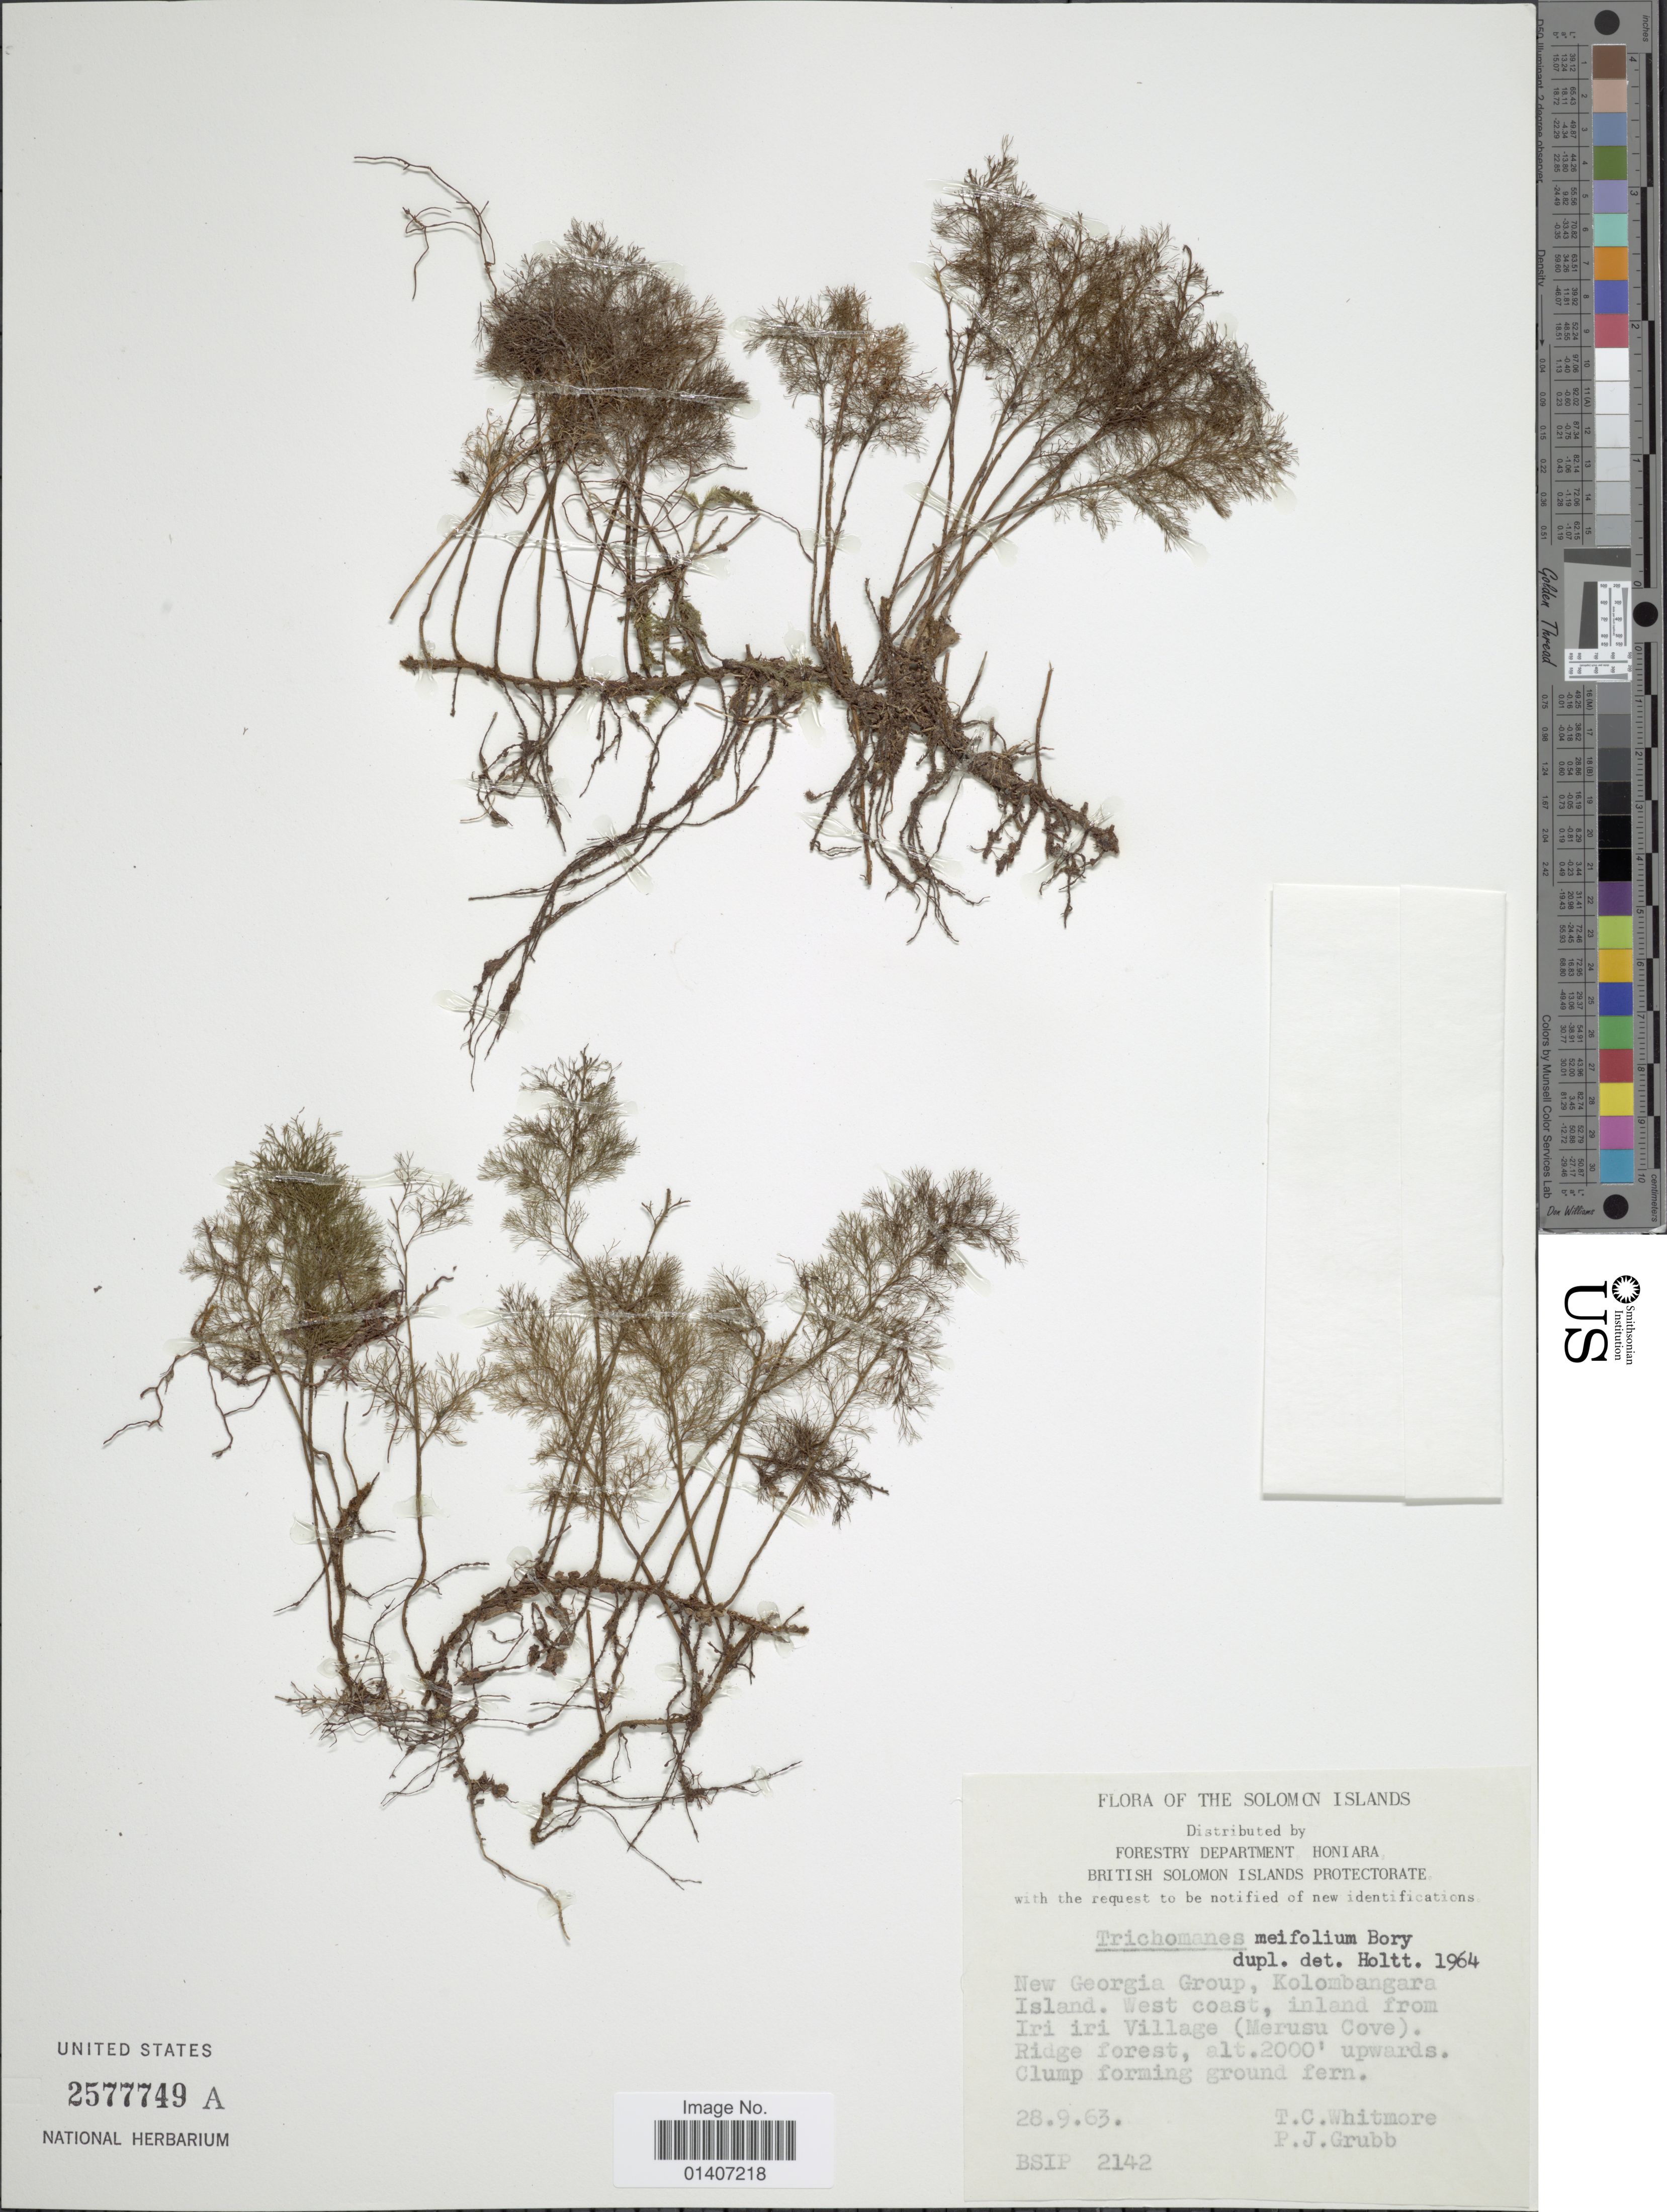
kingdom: Plantae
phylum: Tracheophyta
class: Polypodiopsida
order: Hymenophyllales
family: Hymenophyllaceae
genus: Abrodictyum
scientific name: Abrodictyum meifolium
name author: (Bory) Ebihara & K. Iwats.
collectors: T. C. Whitmore & P. J. Grubb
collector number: BSIP2142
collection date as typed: Transcribed d/m/y: 28/9/63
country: Solomon Islands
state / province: Solomon Islands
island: Kolombangara [Nduke]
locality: New Georgia Group, Kolombangara Island, west coast, inland from Iri Iri village(Marusu Cove), ridge forest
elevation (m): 610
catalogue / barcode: US 2577749A